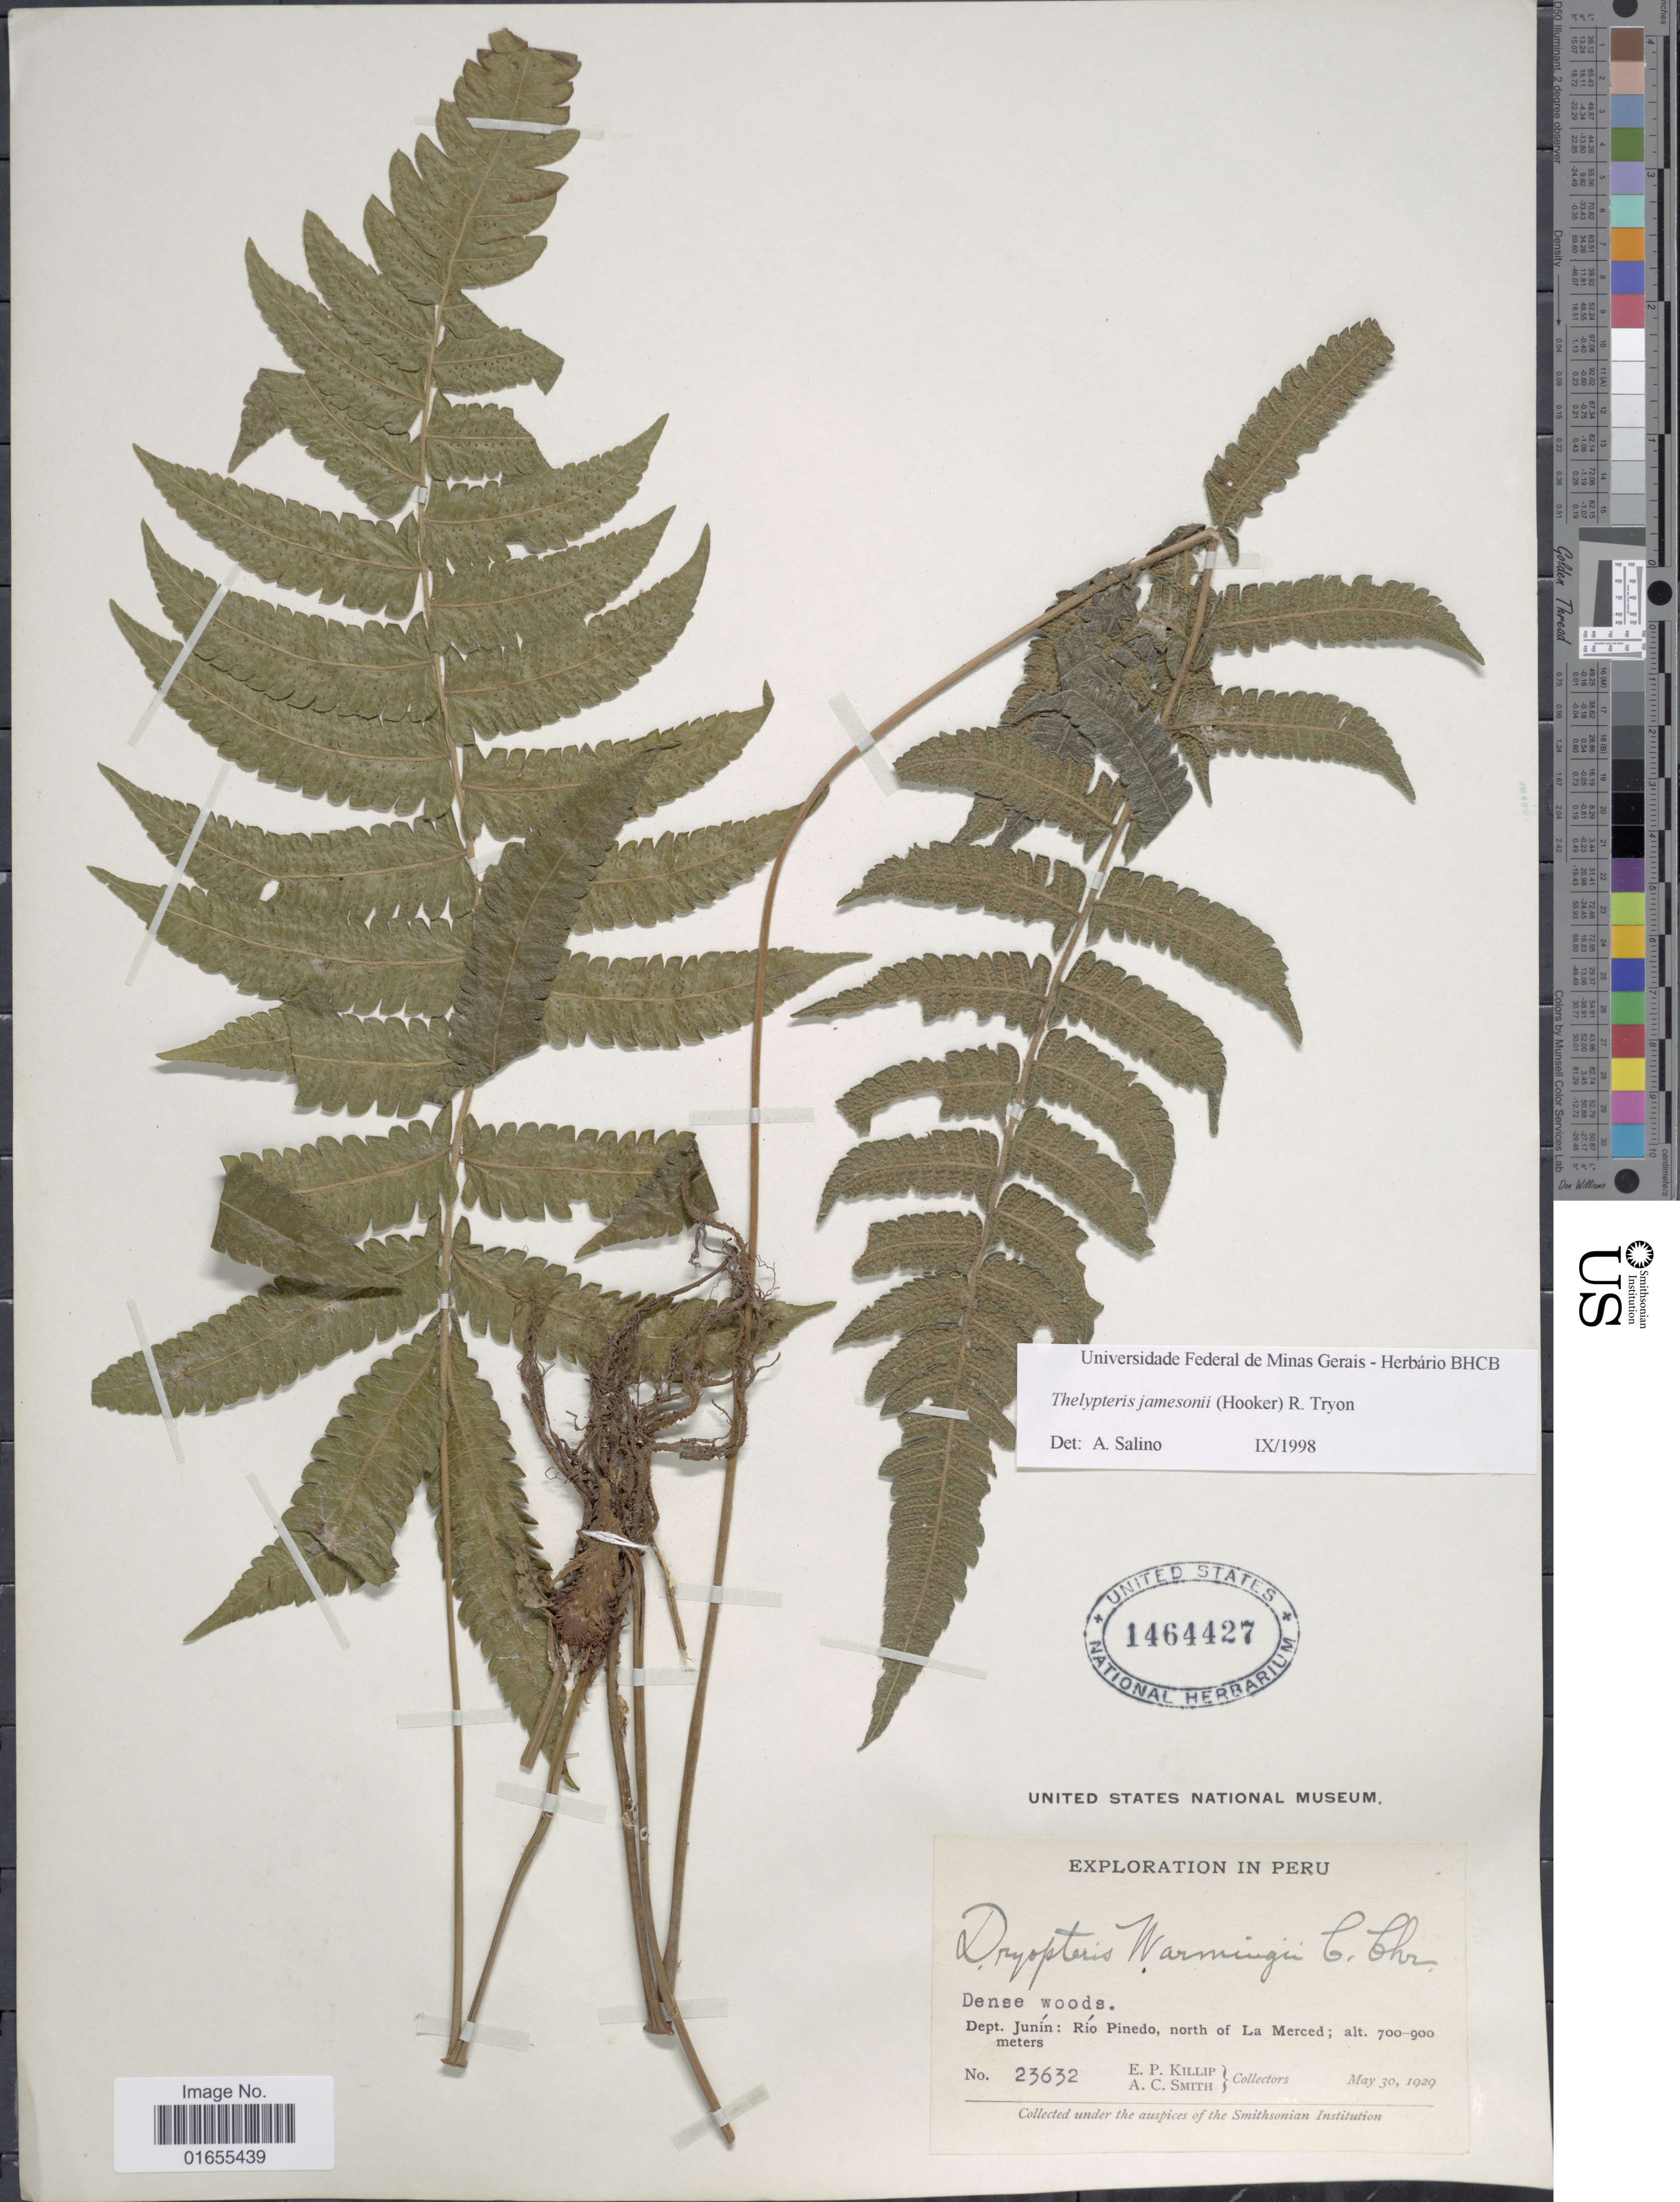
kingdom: Plantae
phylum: Tracheophyta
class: Polypodiopsida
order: Polypodiales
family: Thelypteridaceae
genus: Goniopteris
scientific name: Goniopteris jamesonii (Hook. f.) comb. nov., ined 2015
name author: (Hook. f.)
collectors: E. P. Killip & A. C. Smith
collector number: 23632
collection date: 1929-05-30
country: Peru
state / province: Junín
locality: Rio Pinedo, north of La Merced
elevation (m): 700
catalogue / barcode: US 1464427